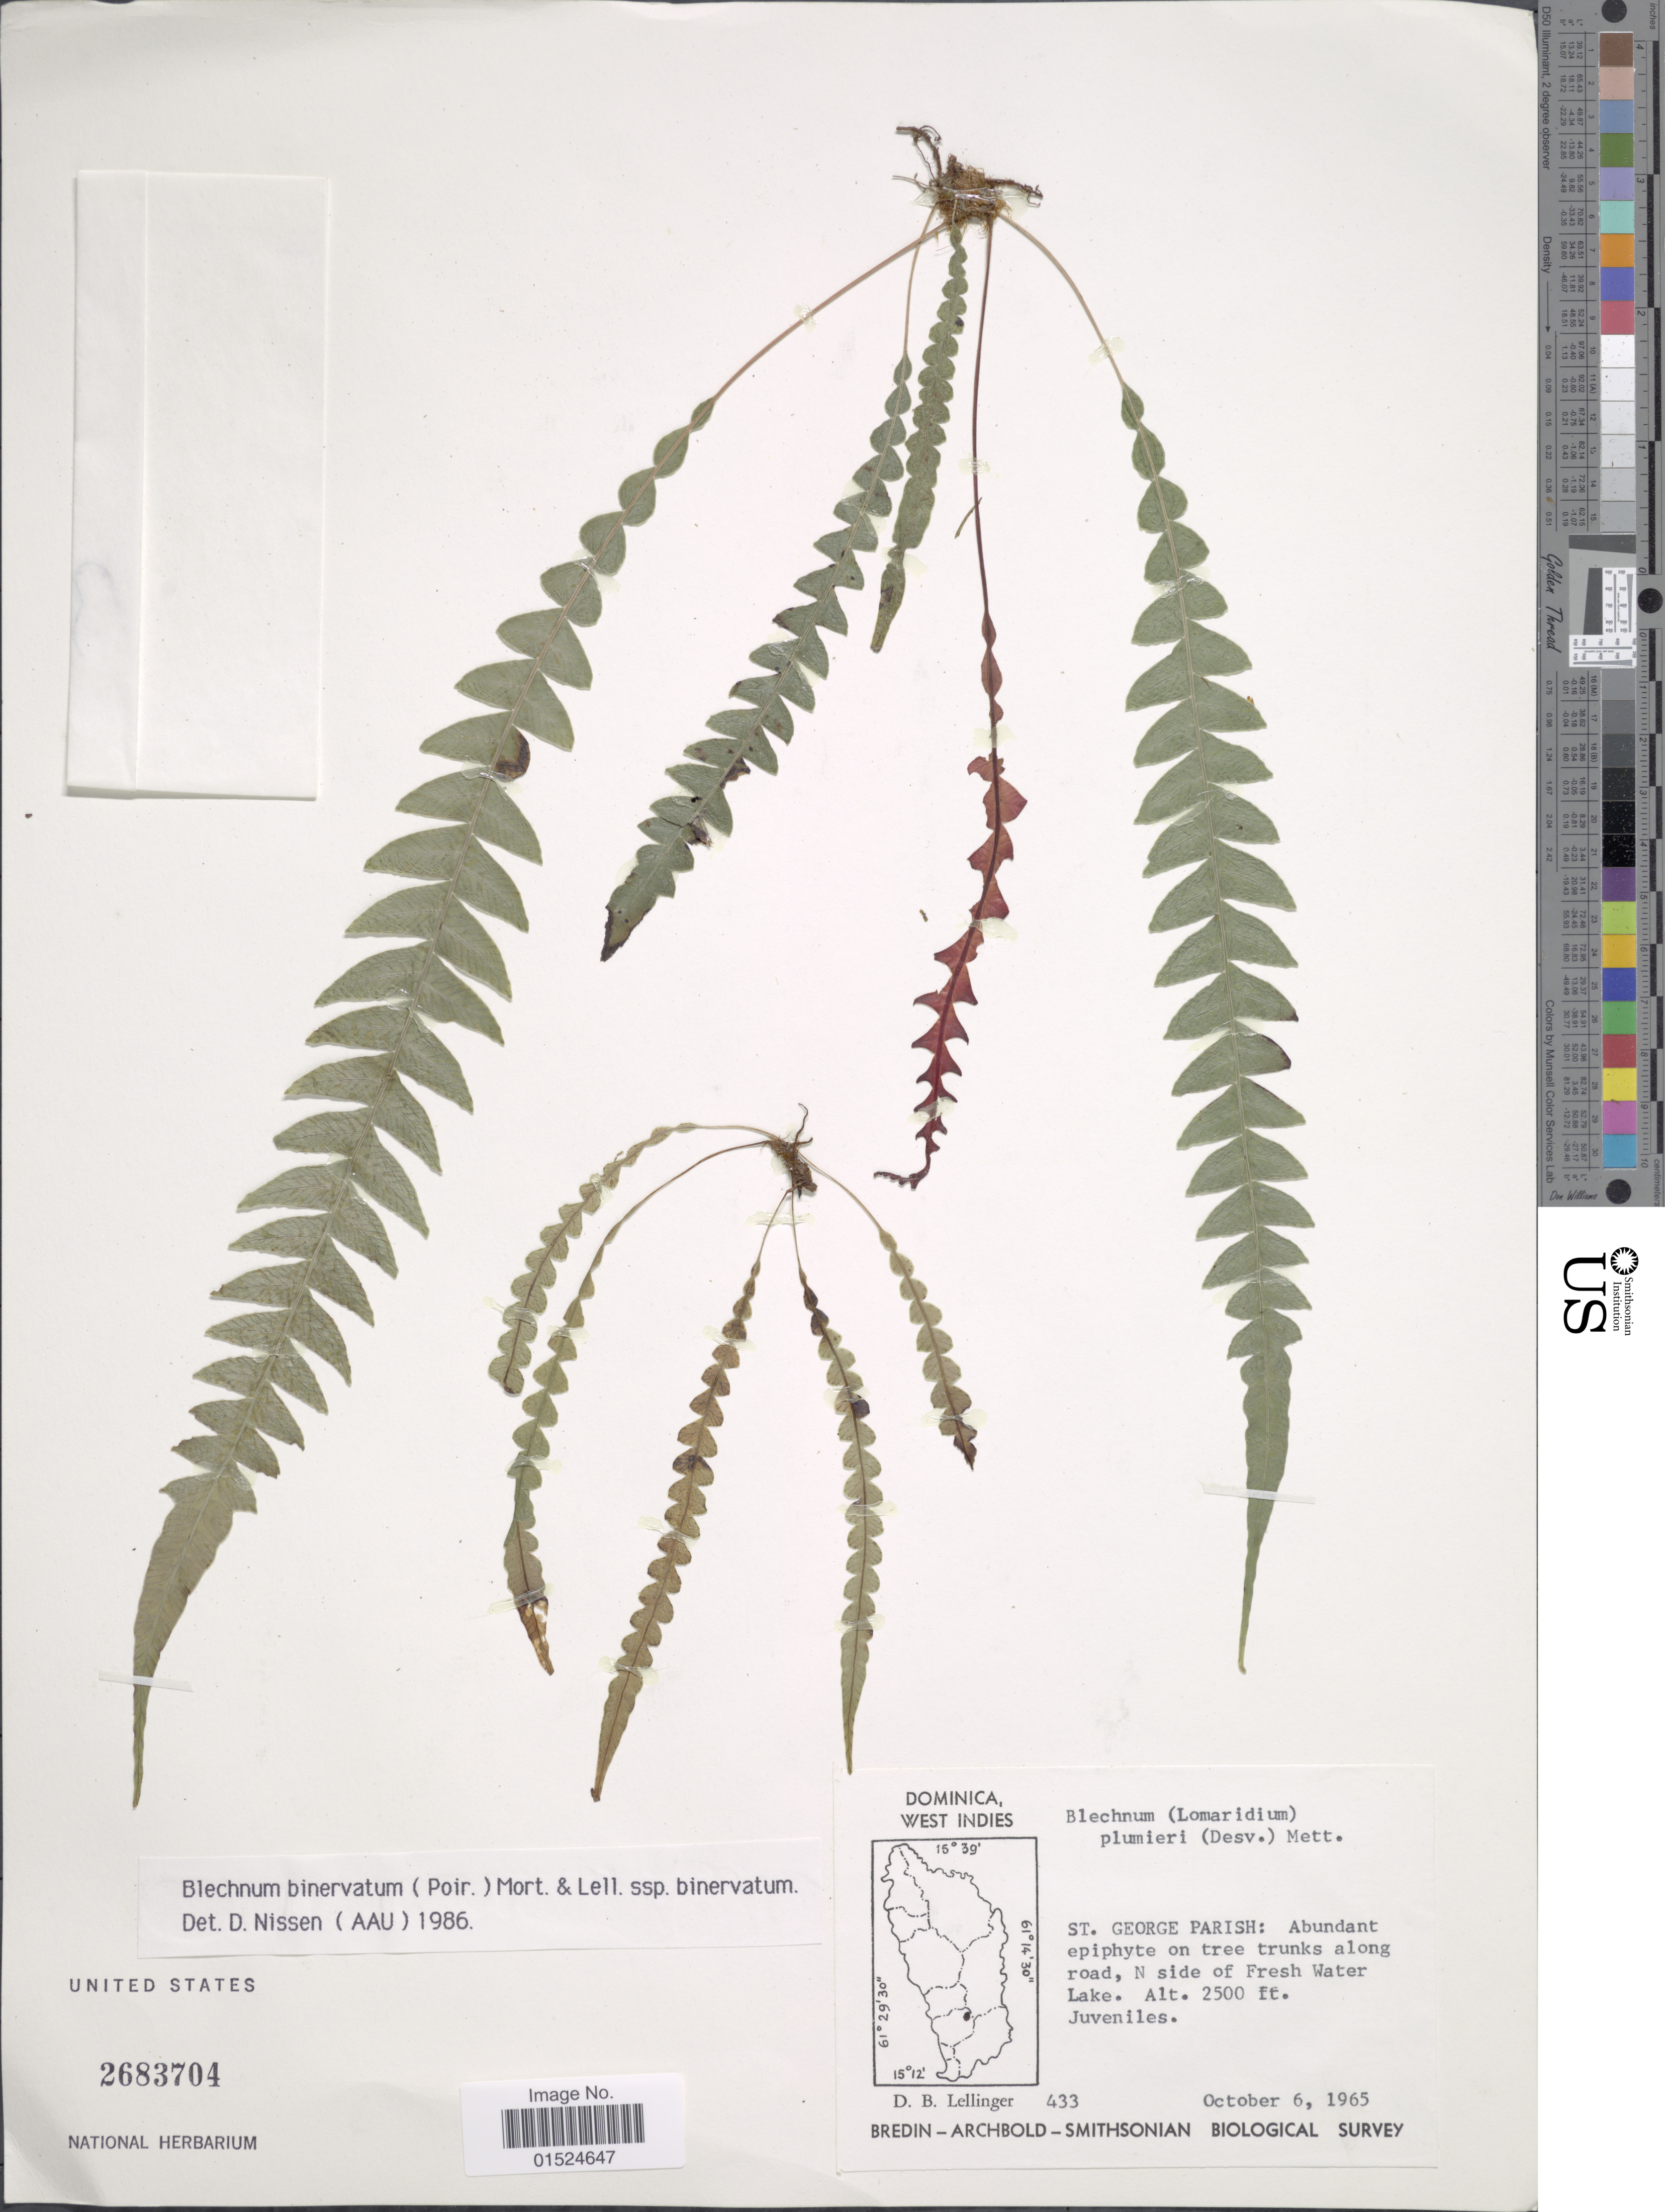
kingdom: Plantae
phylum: Tracheophyta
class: Polypodiopsida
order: Polypodiales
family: Blechnaceae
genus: Blechnum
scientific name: Blechnum binervatum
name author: (Poir.) C.V. Morton & Lellinger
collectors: D. B. Lellinger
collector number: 433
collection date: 1965-10-06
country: Dominica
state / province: St. George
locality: West Indies, St. George Parish: Abundant epiphyte on tree trunks along road, N side of Fresh Water Lake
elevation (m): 762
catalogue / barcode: US 2683704